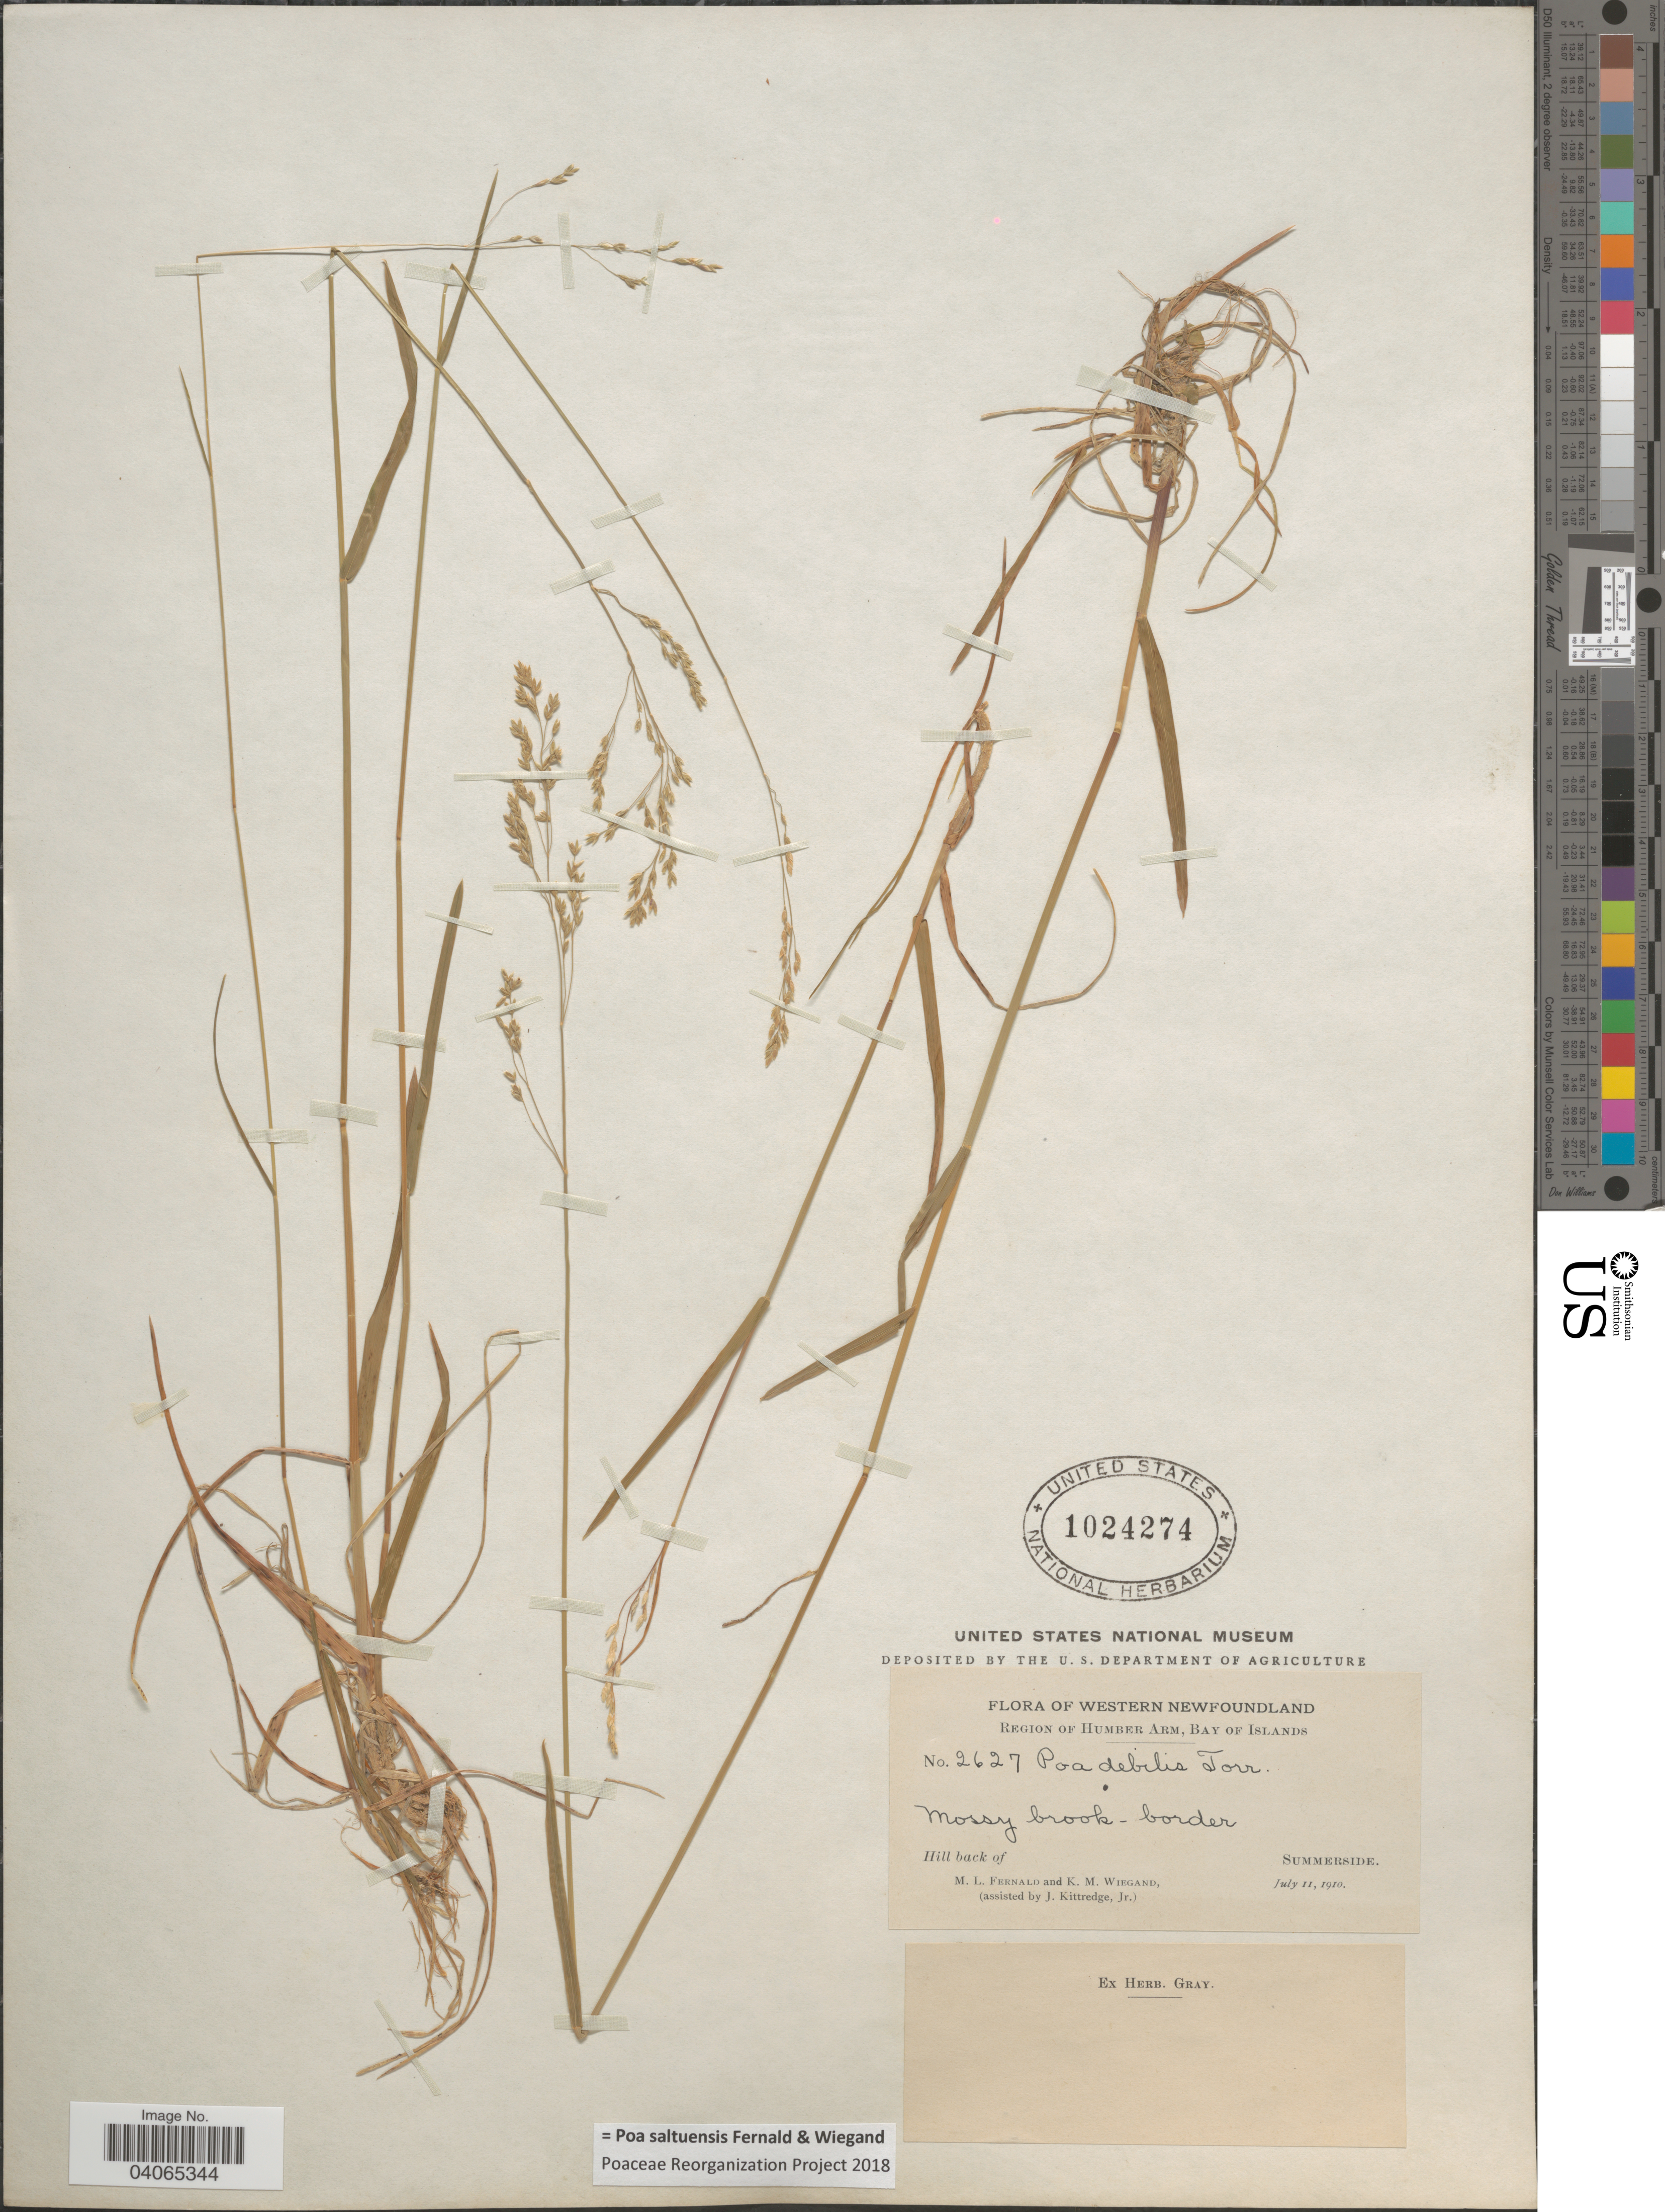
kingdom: Plantae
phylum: Tracheophyta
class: Liliopsida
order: Poales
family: Poaceae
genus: Poa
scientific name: Poa saltuensis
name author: Fernald & Wiegand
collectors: M. L. Fernald, K. M. Wiegand & J. Kittredge Jr.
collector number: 2627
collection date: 1910-07-11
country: Canada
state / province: Newfoundland and Labrador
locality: Western Newfoundland. Region of Humber Arm, Bay of Islands. Mossy brook - border. Hill back of Summerside.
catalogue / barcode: US 1024274